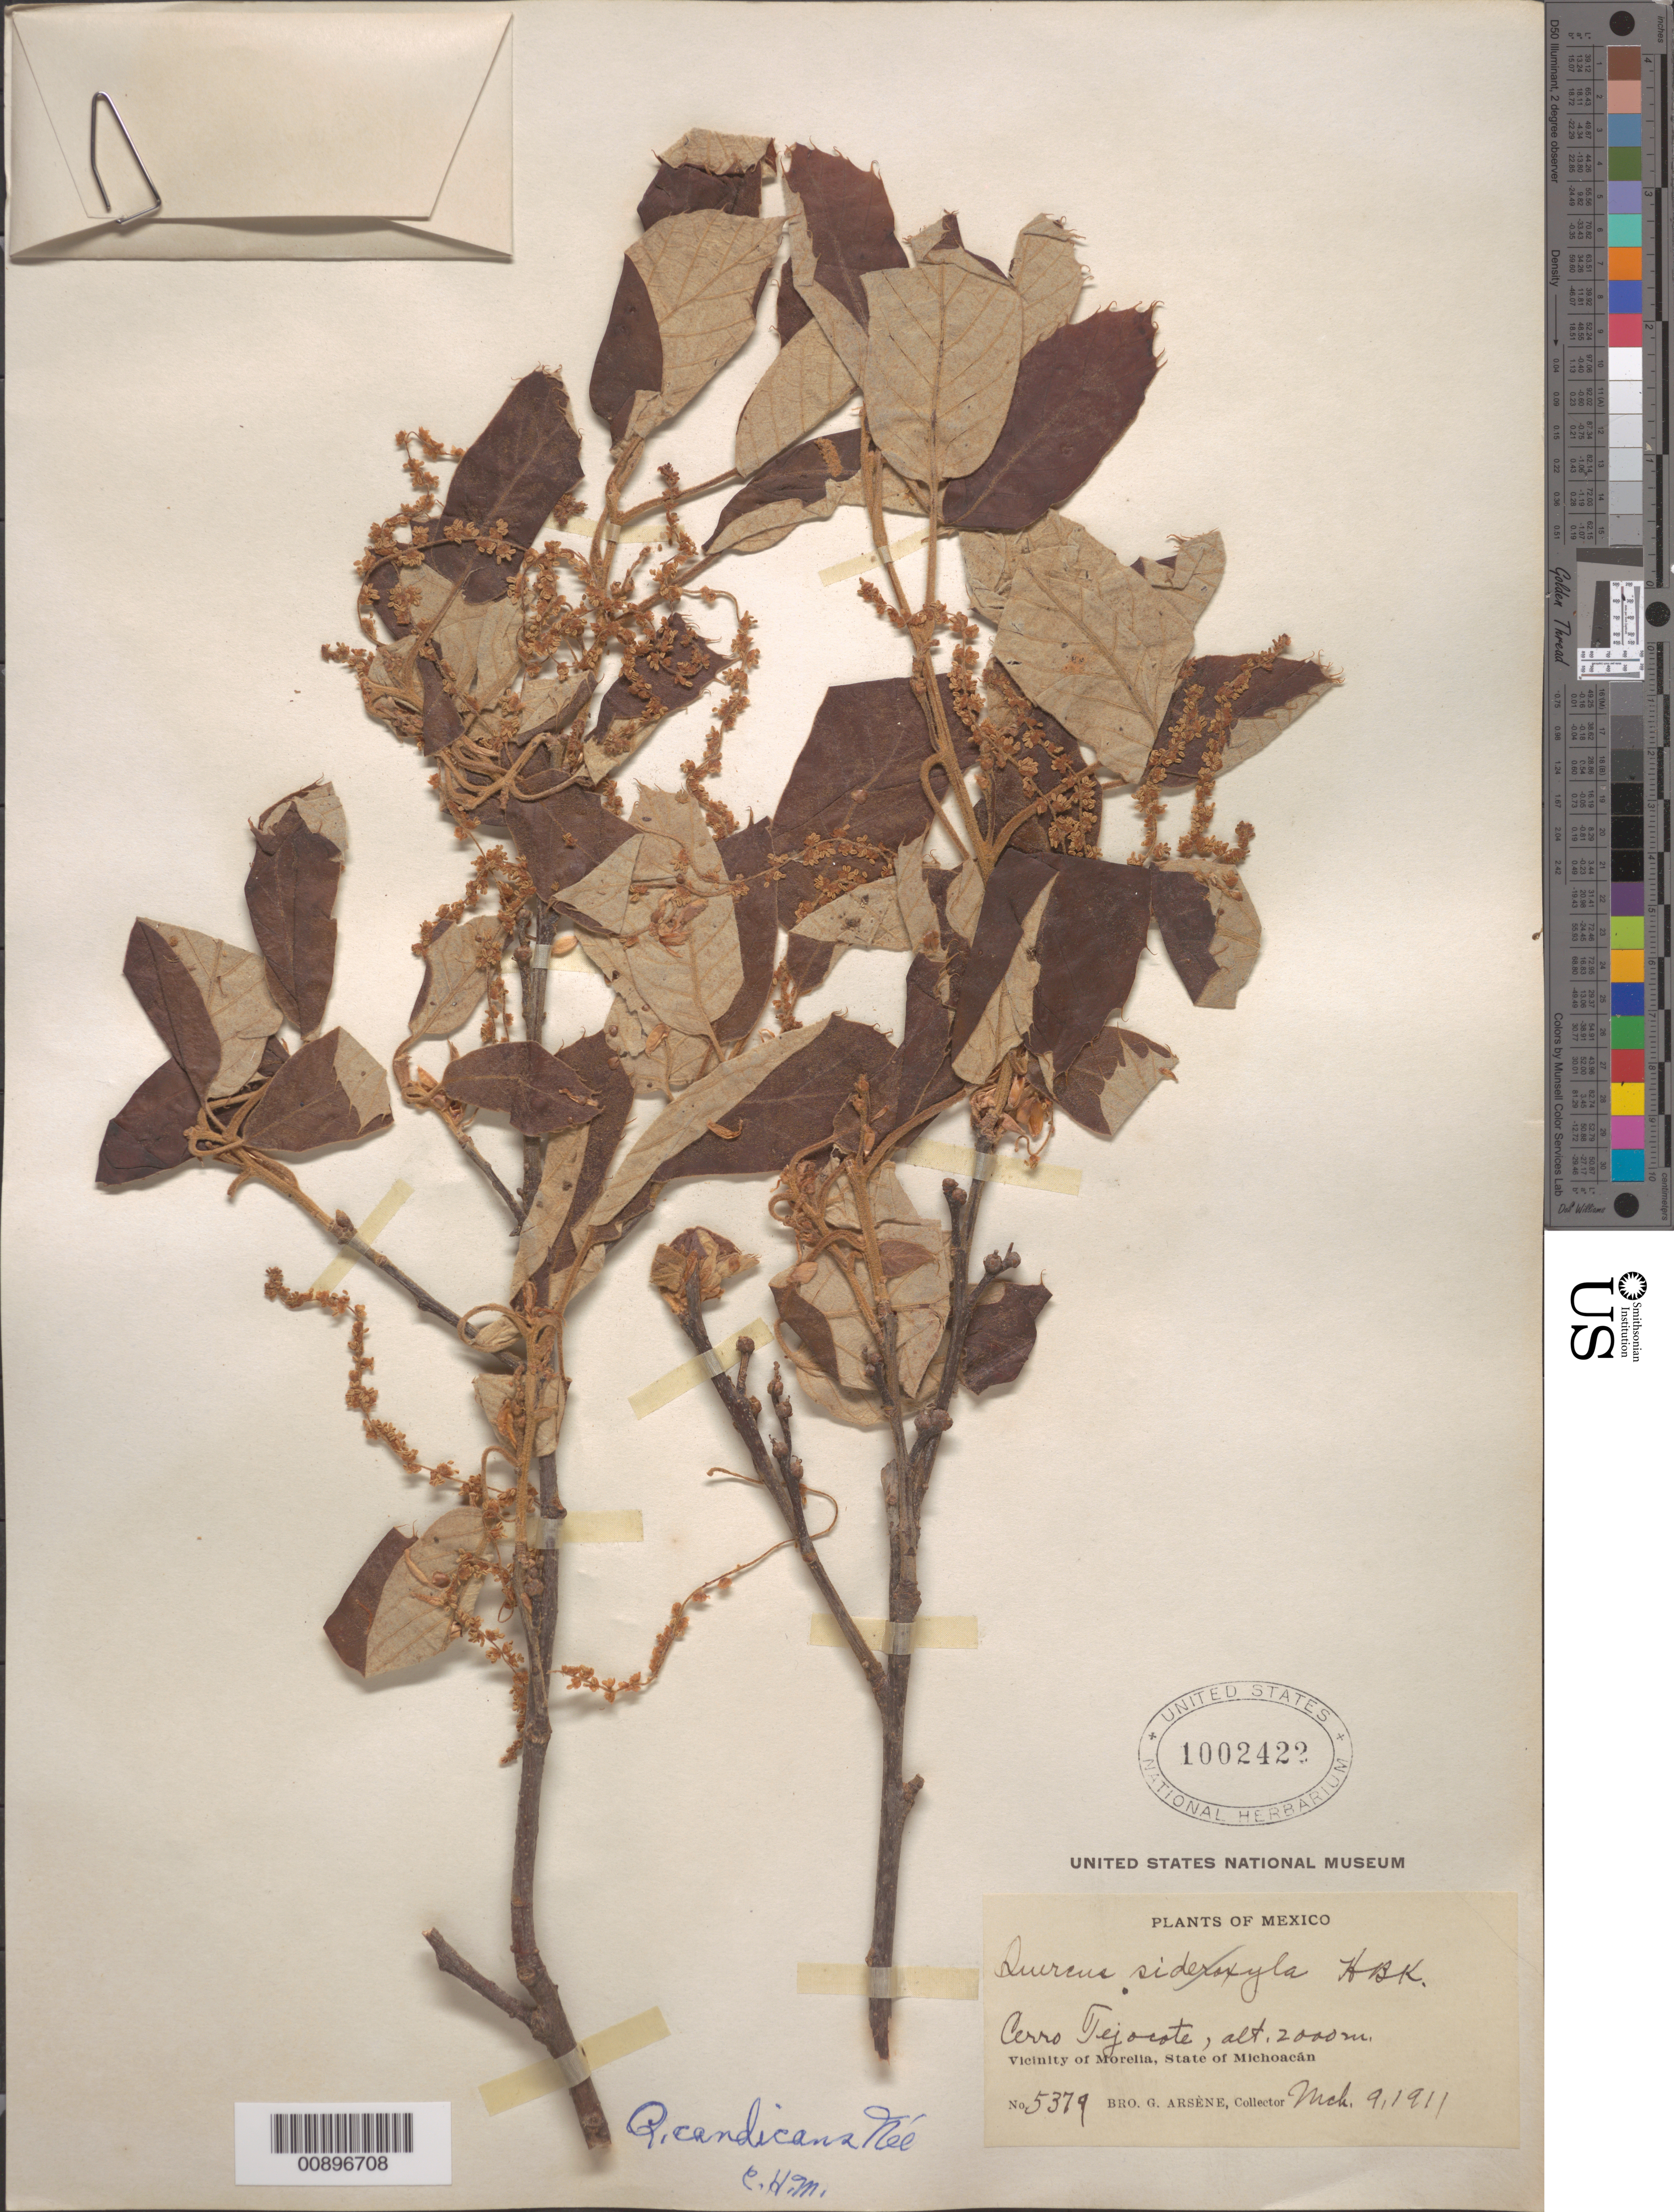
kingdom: Plantae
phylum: Tracheophyta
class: Magnoliopsida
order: Fagales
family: Fagaceae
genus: Quercus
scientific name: Quercus candicans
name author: Née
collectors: Bro. G. Arsène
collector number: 5379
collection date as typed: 09 Mar 1911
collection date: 1911-03-09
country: Mexico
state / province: Michoacán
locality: Cerro Tejocote. Vicinity of Morelia, Michoacán.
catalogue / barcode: US 1002422